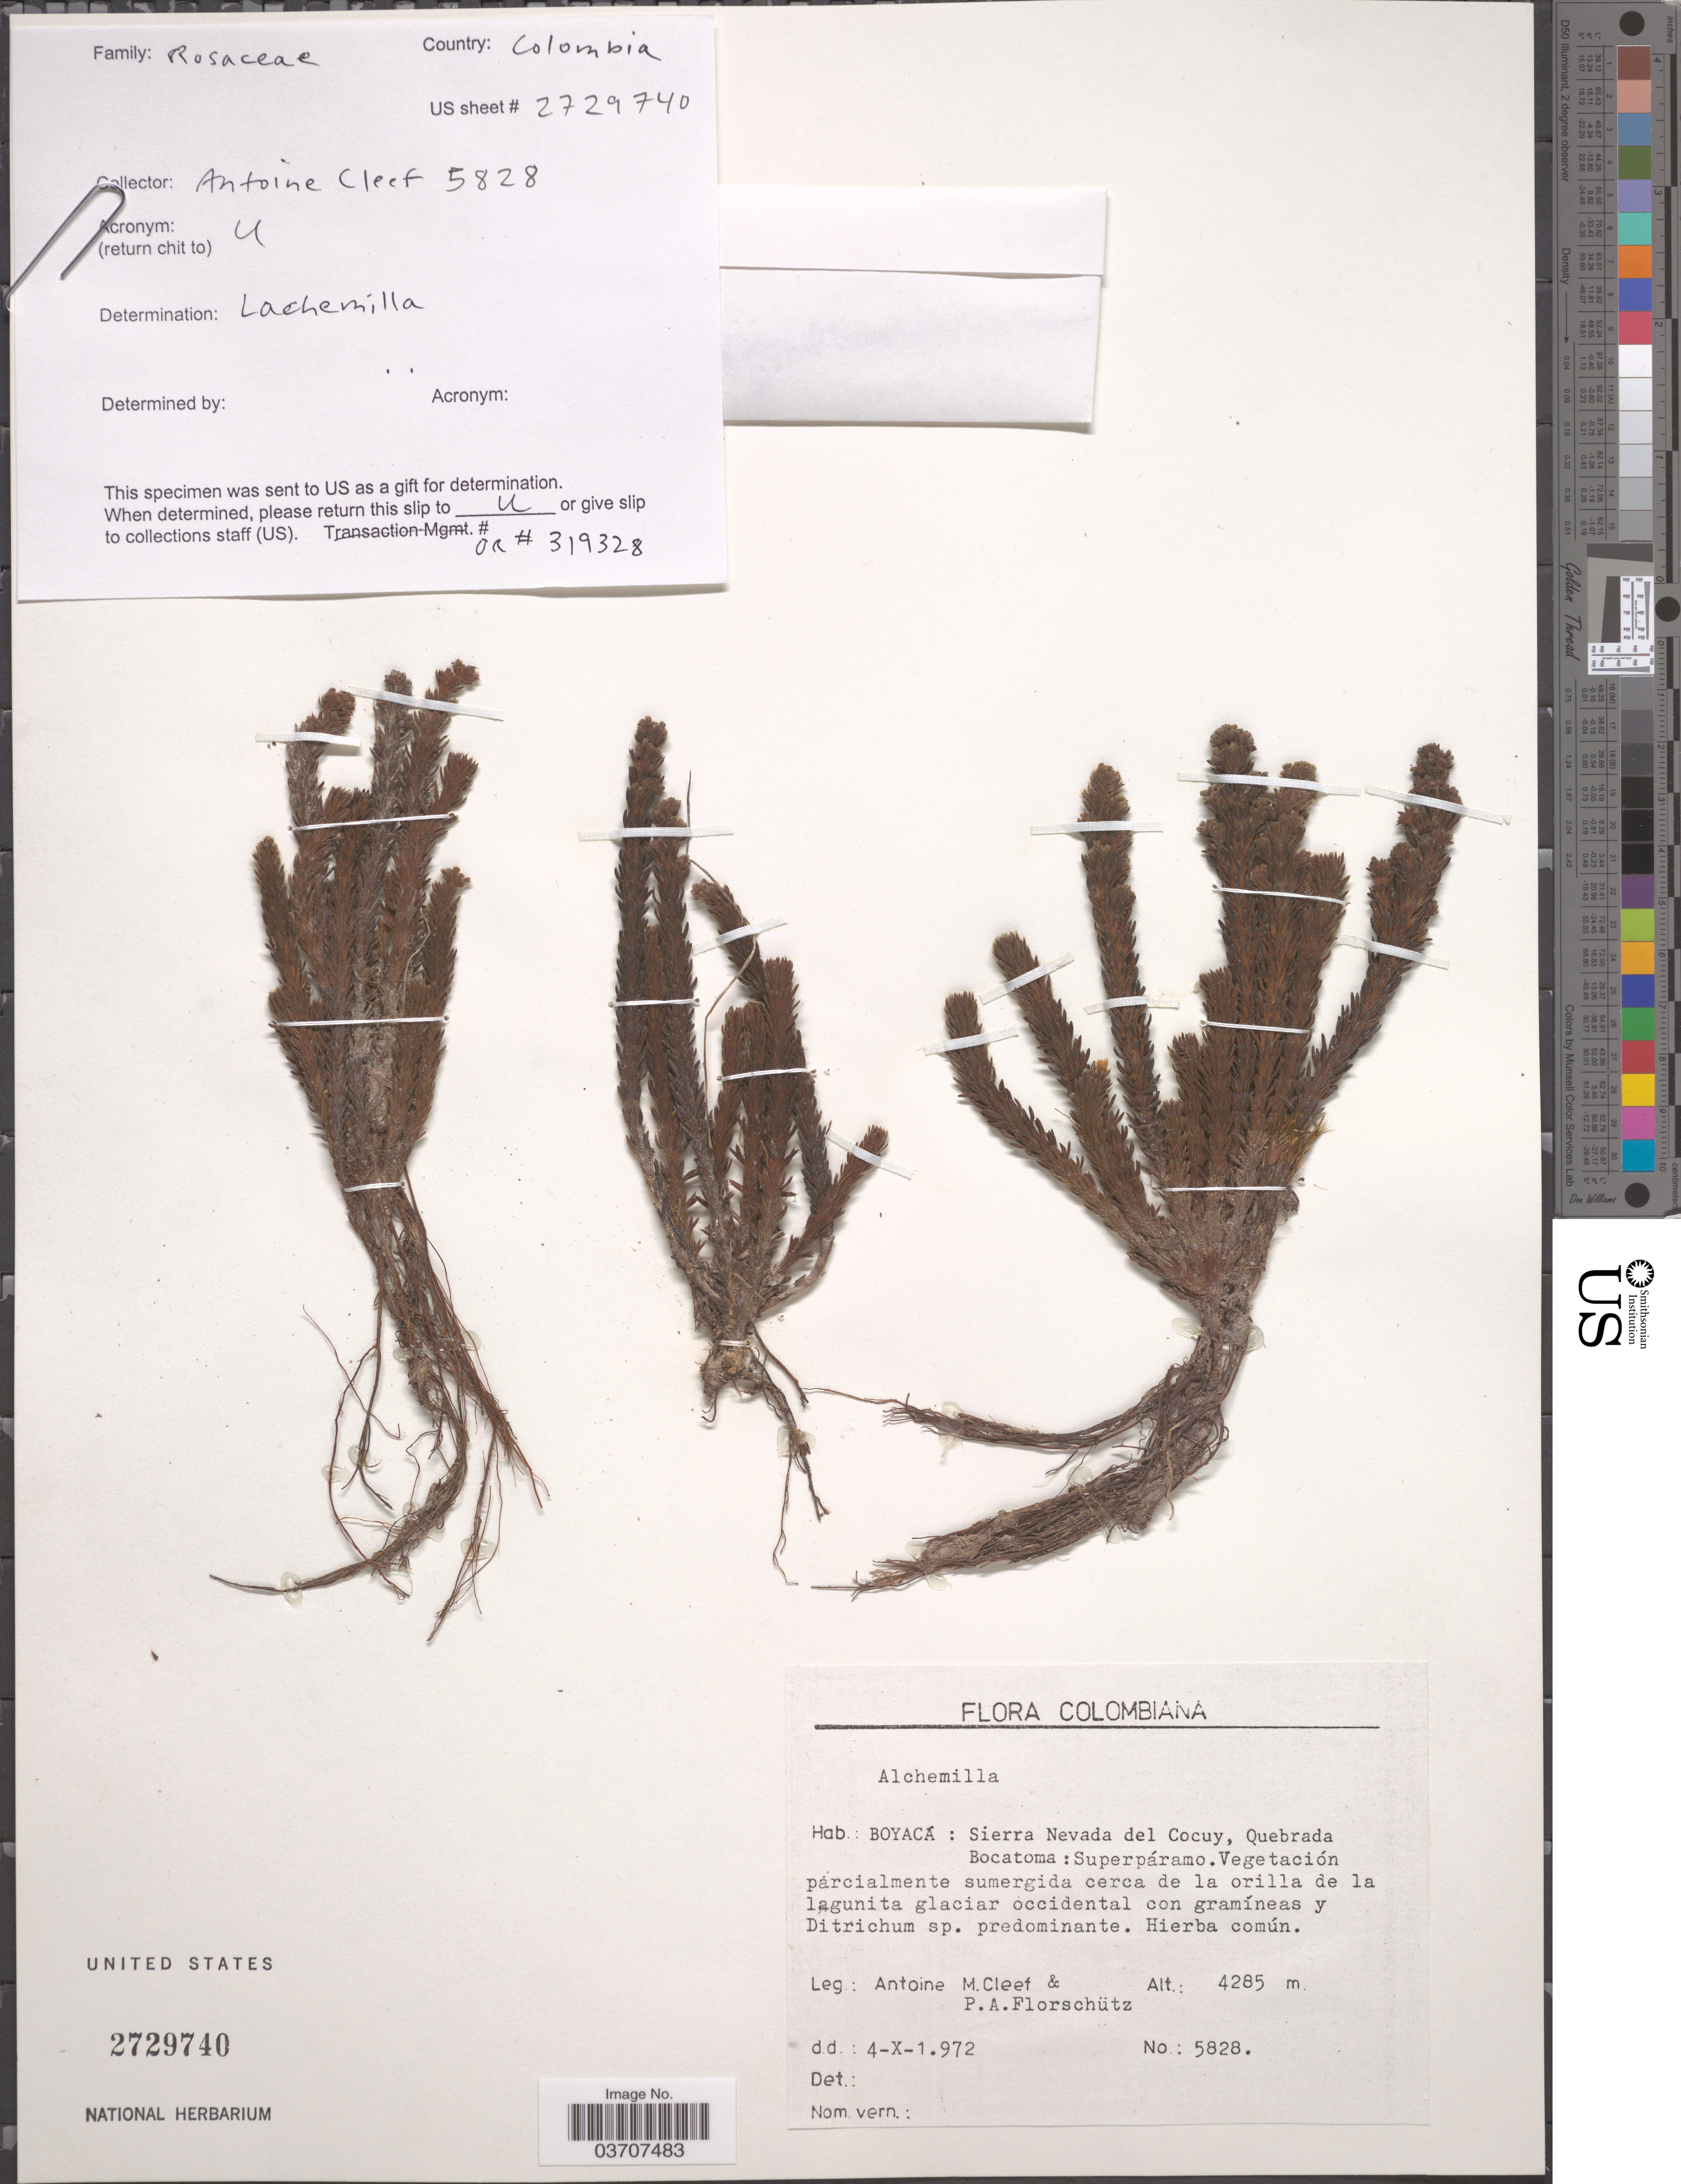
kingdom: Plantae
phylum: Tracheophyta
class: Magnoliopsida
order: Rosales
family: Rosaceae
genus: Alchemilla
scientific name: Alchemilla nivalis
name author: Kunth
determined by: Dorr, L. J., (BOT), Smithsonian Institution - National Museum of Natural History (UNITED STATES)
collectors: A. M. Cleef & P. Florschütz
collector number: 5828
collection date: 1972-10-04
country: Colombia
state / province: Boyacá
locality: Sierra Nevada del Cocuy, Quebrada Bocatoma: Superpáramo.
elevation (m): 4285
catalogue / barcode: US 2729740